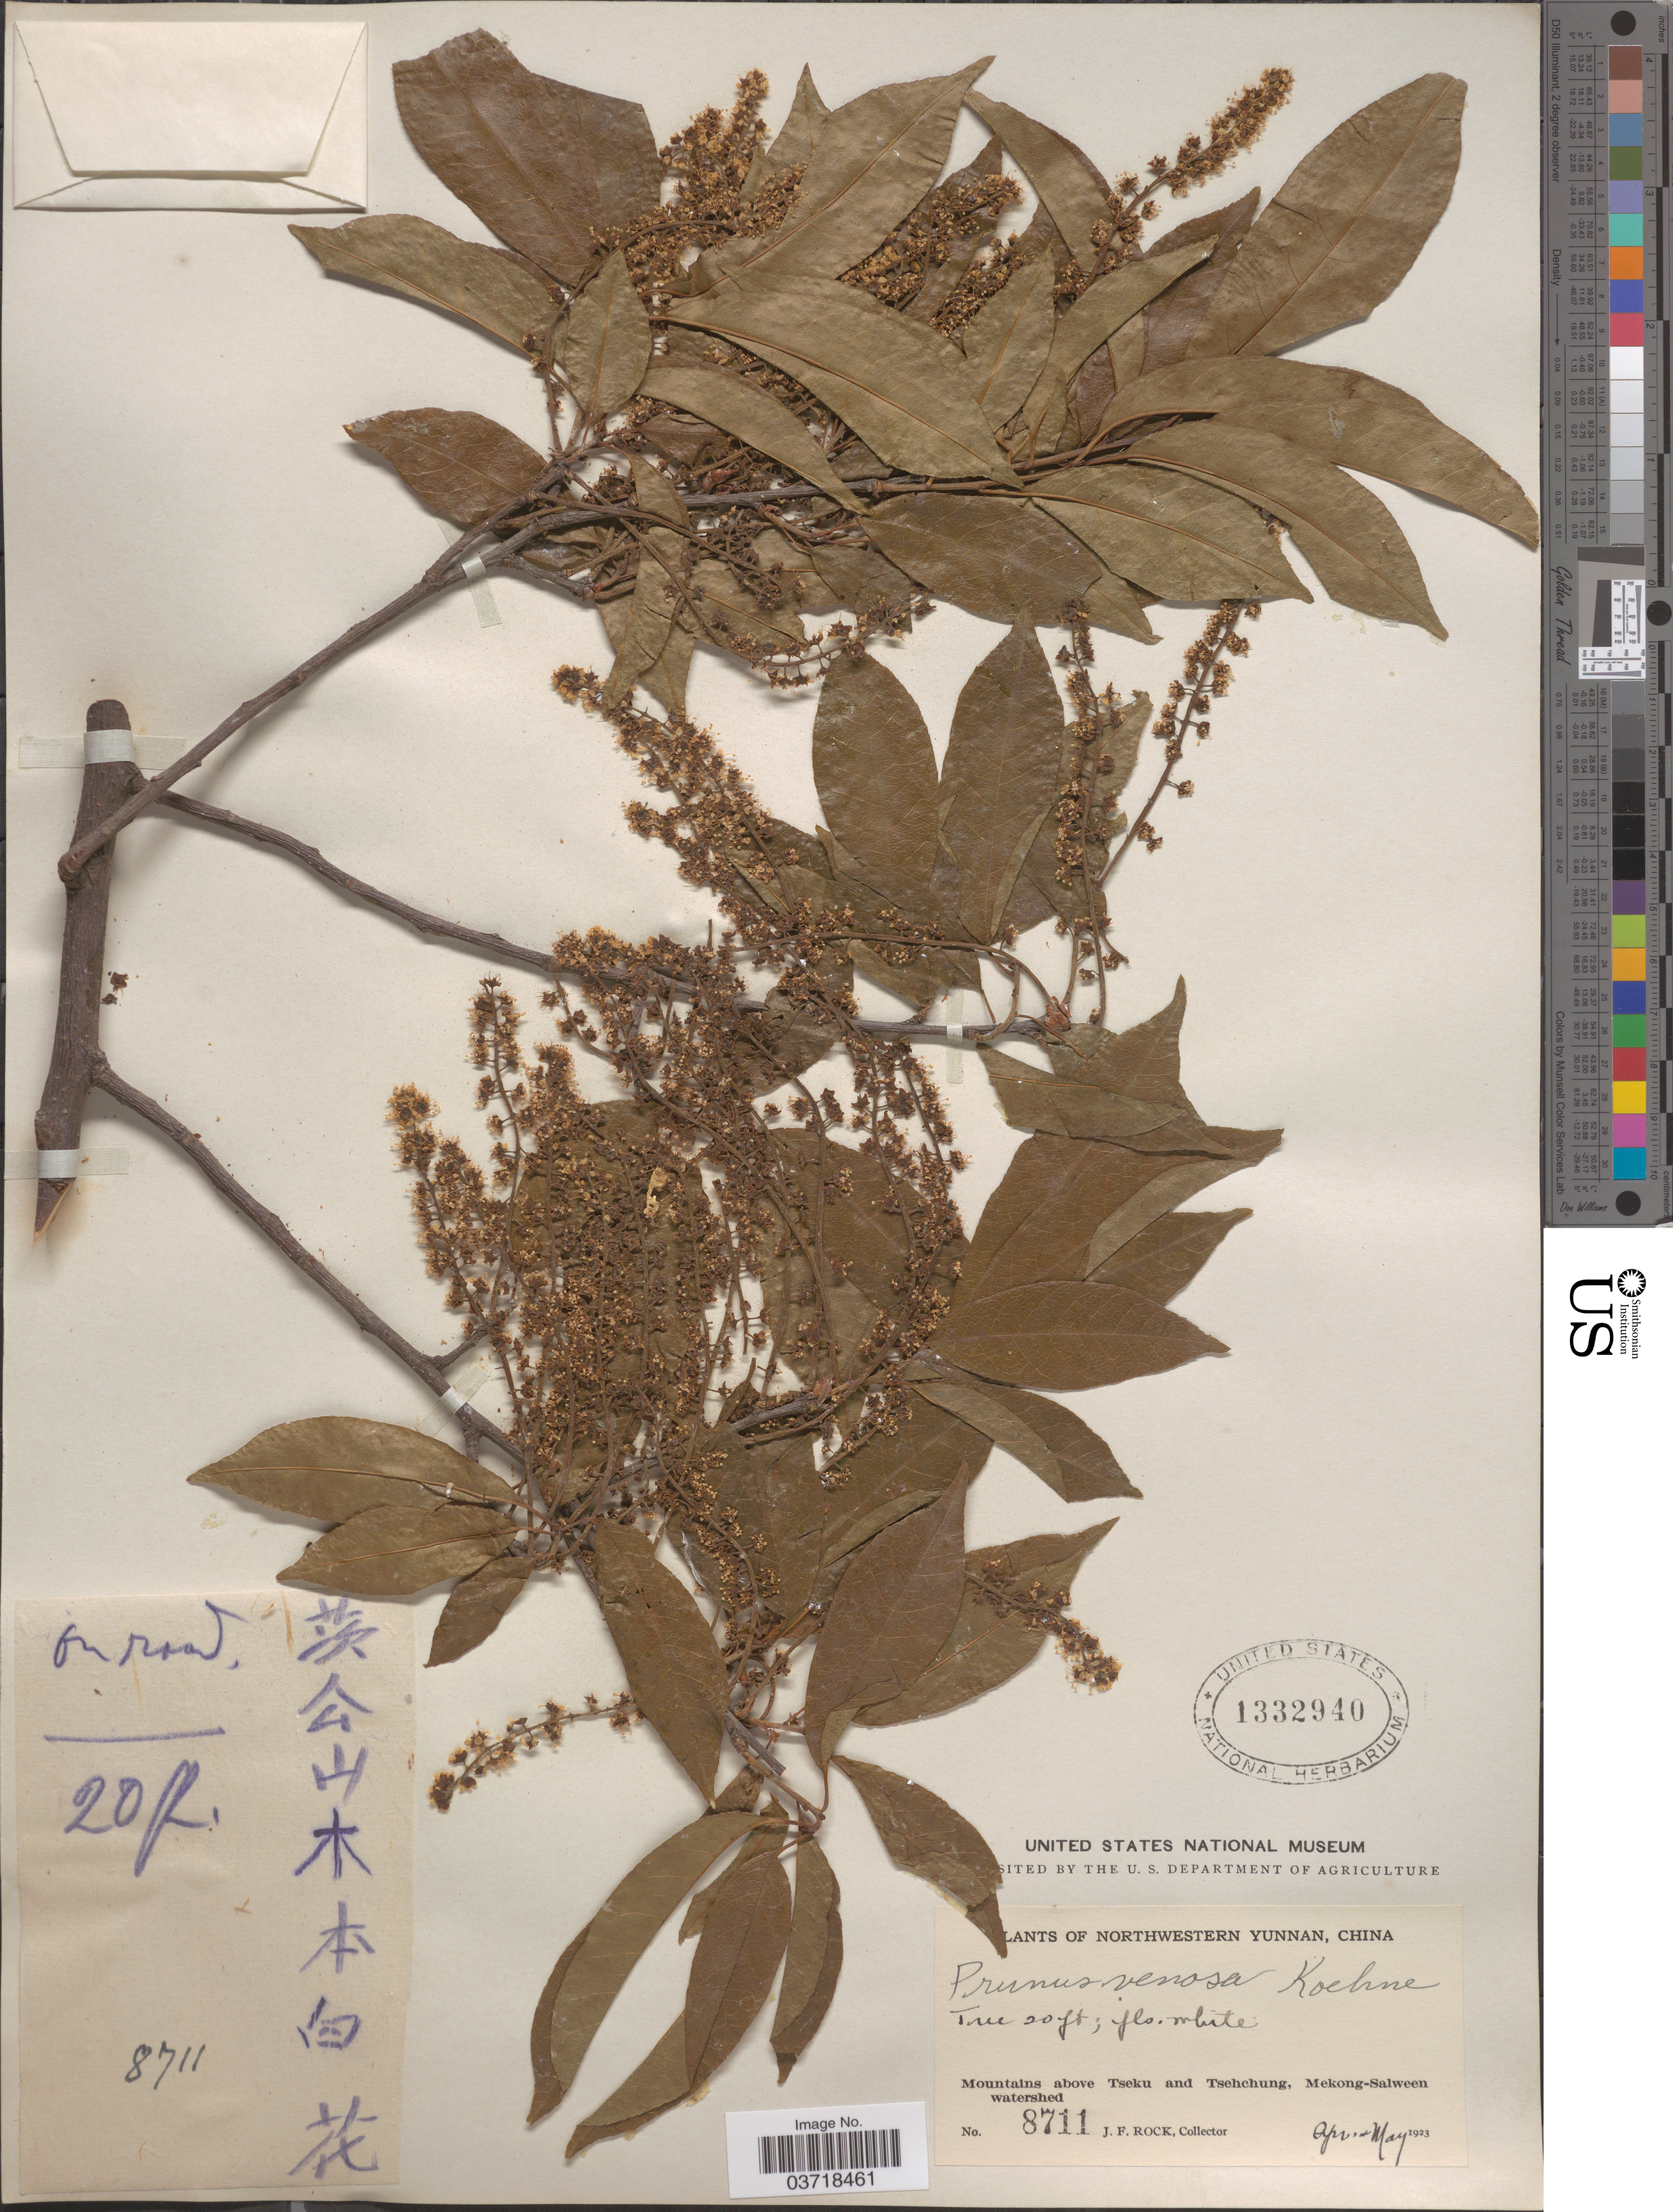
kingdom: Plantae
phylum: Tracheophyta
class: Magnoliopsida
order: Rosales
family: Rosaceae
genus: Prunus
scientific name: Prunus venosa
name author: Koehne in Sarg.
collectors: J. Rock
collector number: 8711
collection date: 1923-04/1923-05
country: China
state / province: Yunnan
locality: Northwestern Yunnan. Mountains above Tseku and Tsehchung, Mekong-Salween watershed.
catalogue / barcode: US 1332940